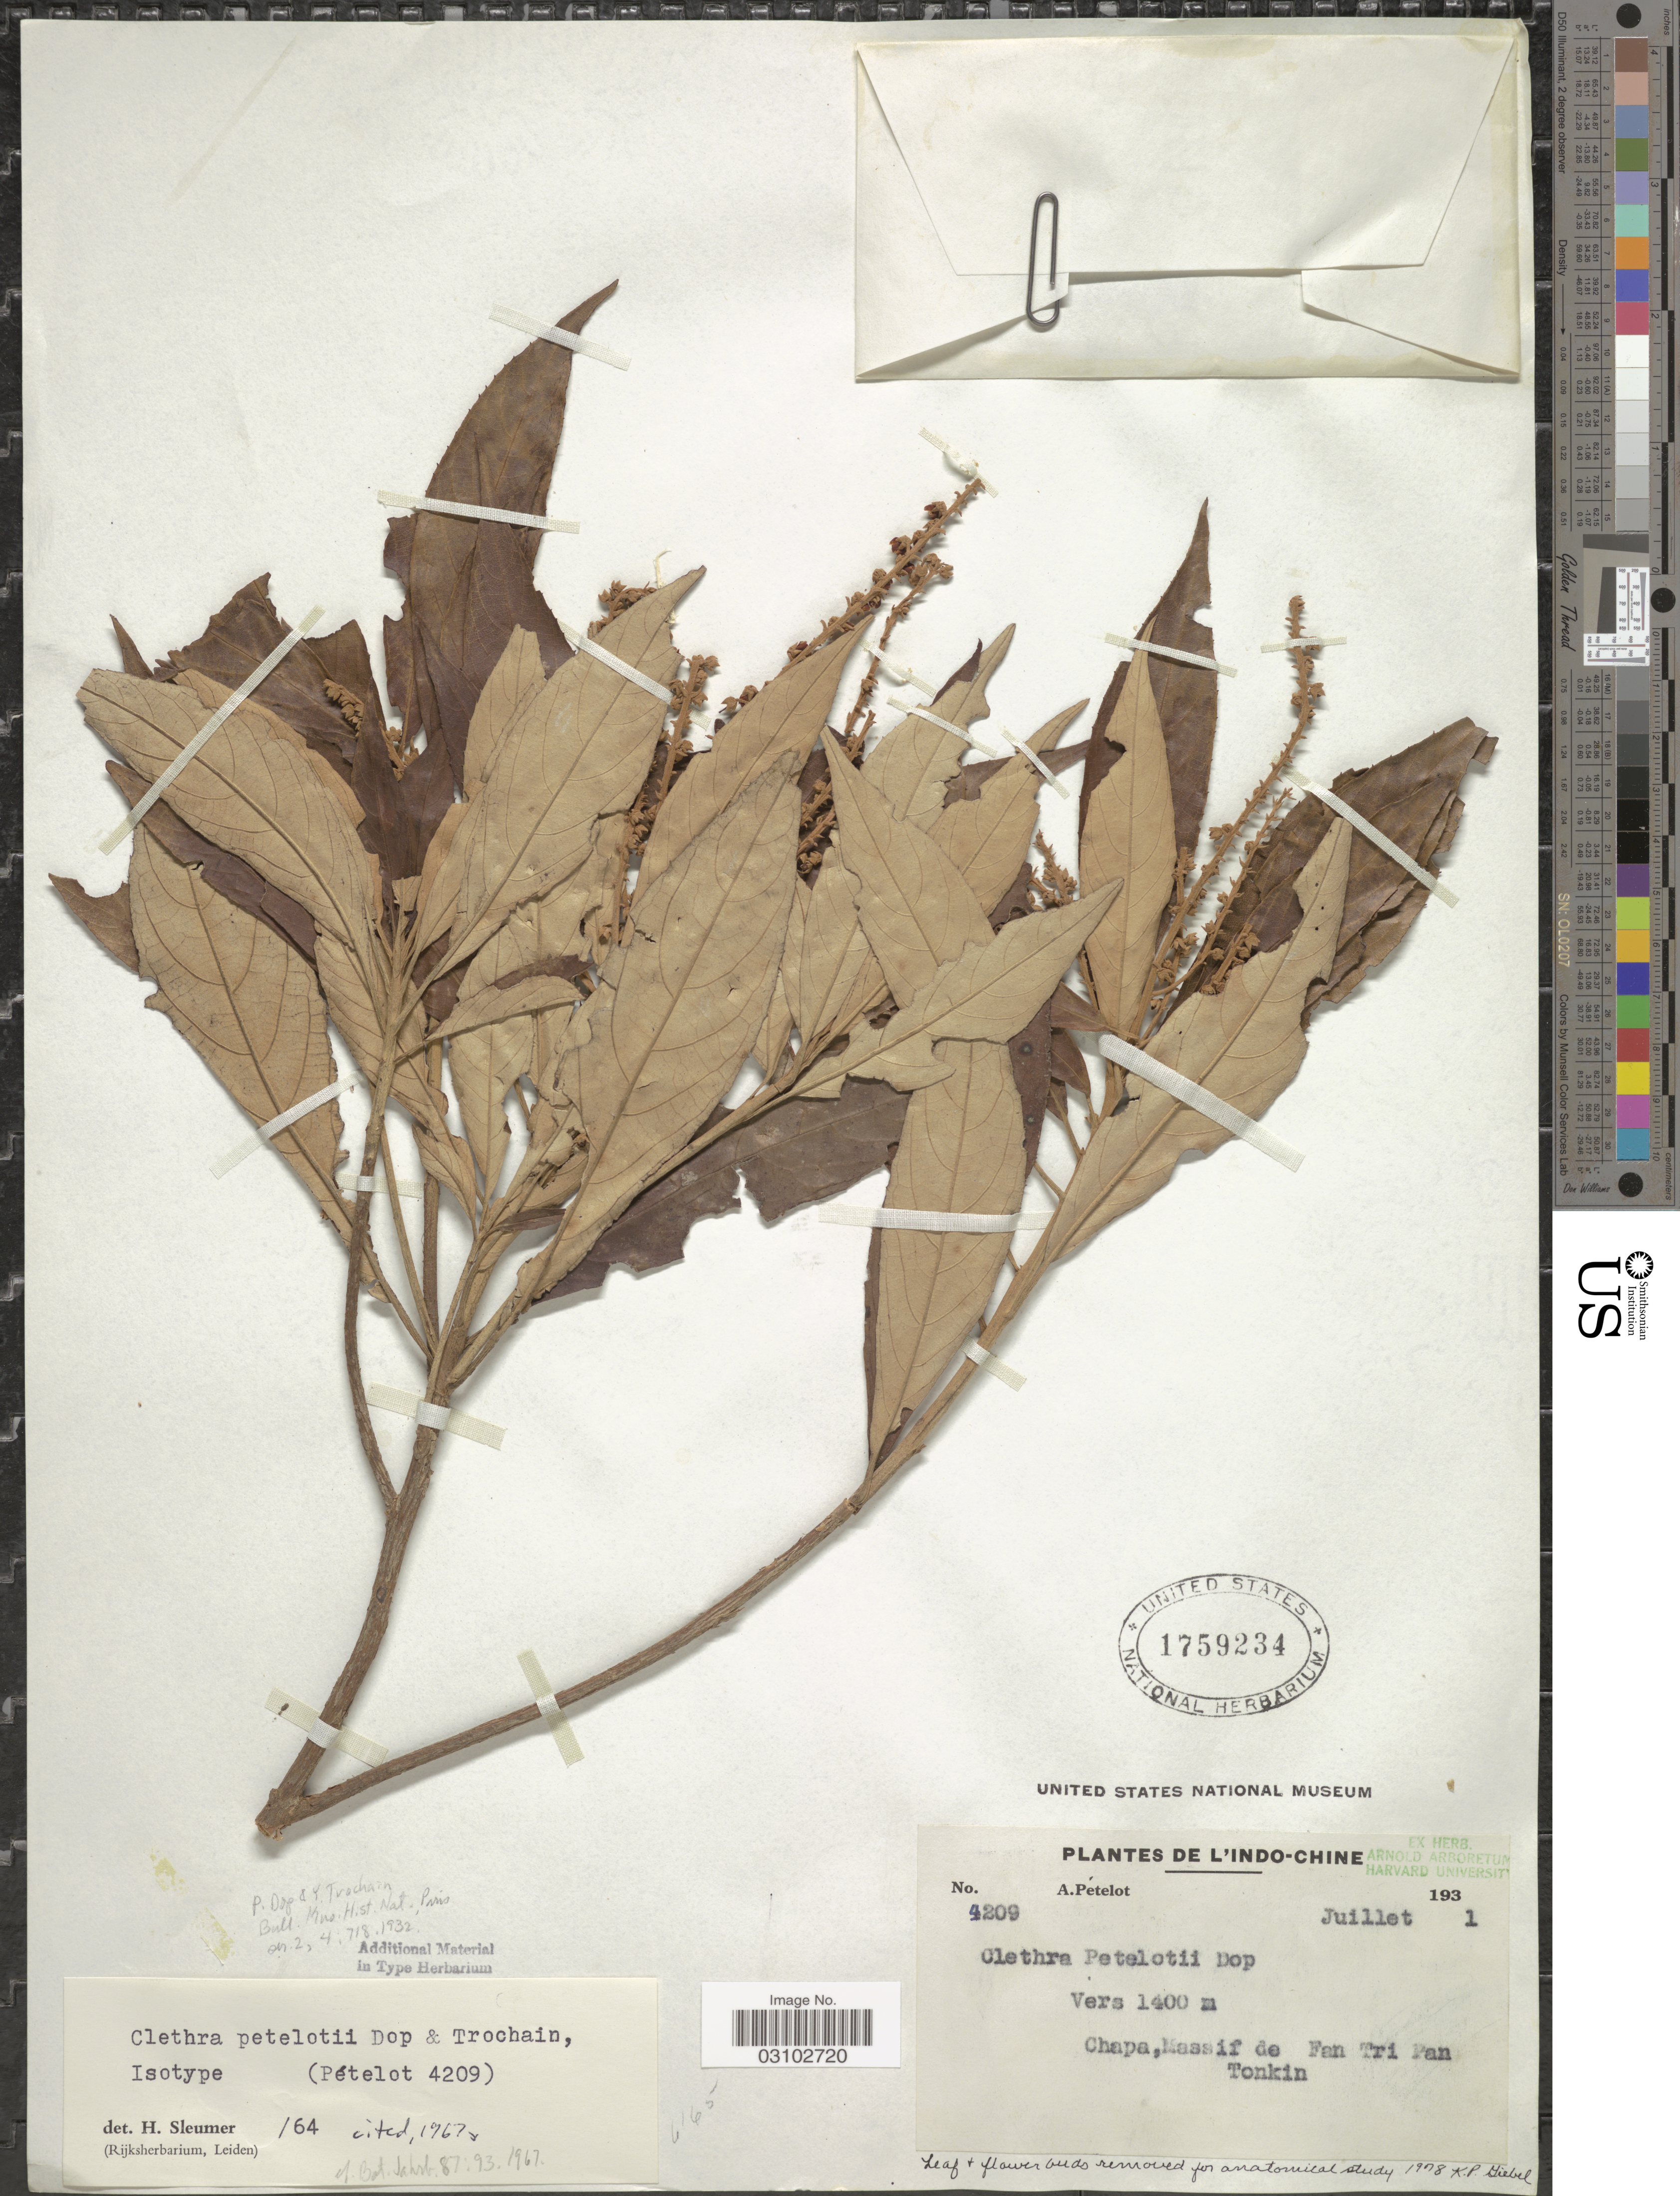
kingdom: Plantae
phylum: Tracheophyta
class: Magnoliopsida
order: Ericales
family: Clethraceae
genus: Clethra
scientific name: Clethra petelotii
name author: Dop & Trochain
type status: Isotype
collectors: A. Petelot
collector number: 4209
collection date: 1931-07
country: Vietnam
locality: L'Indo-Chine. Chapa, Massif de Fan Tri Pan Tonkin.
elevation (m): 1400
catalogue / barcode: US 1759234